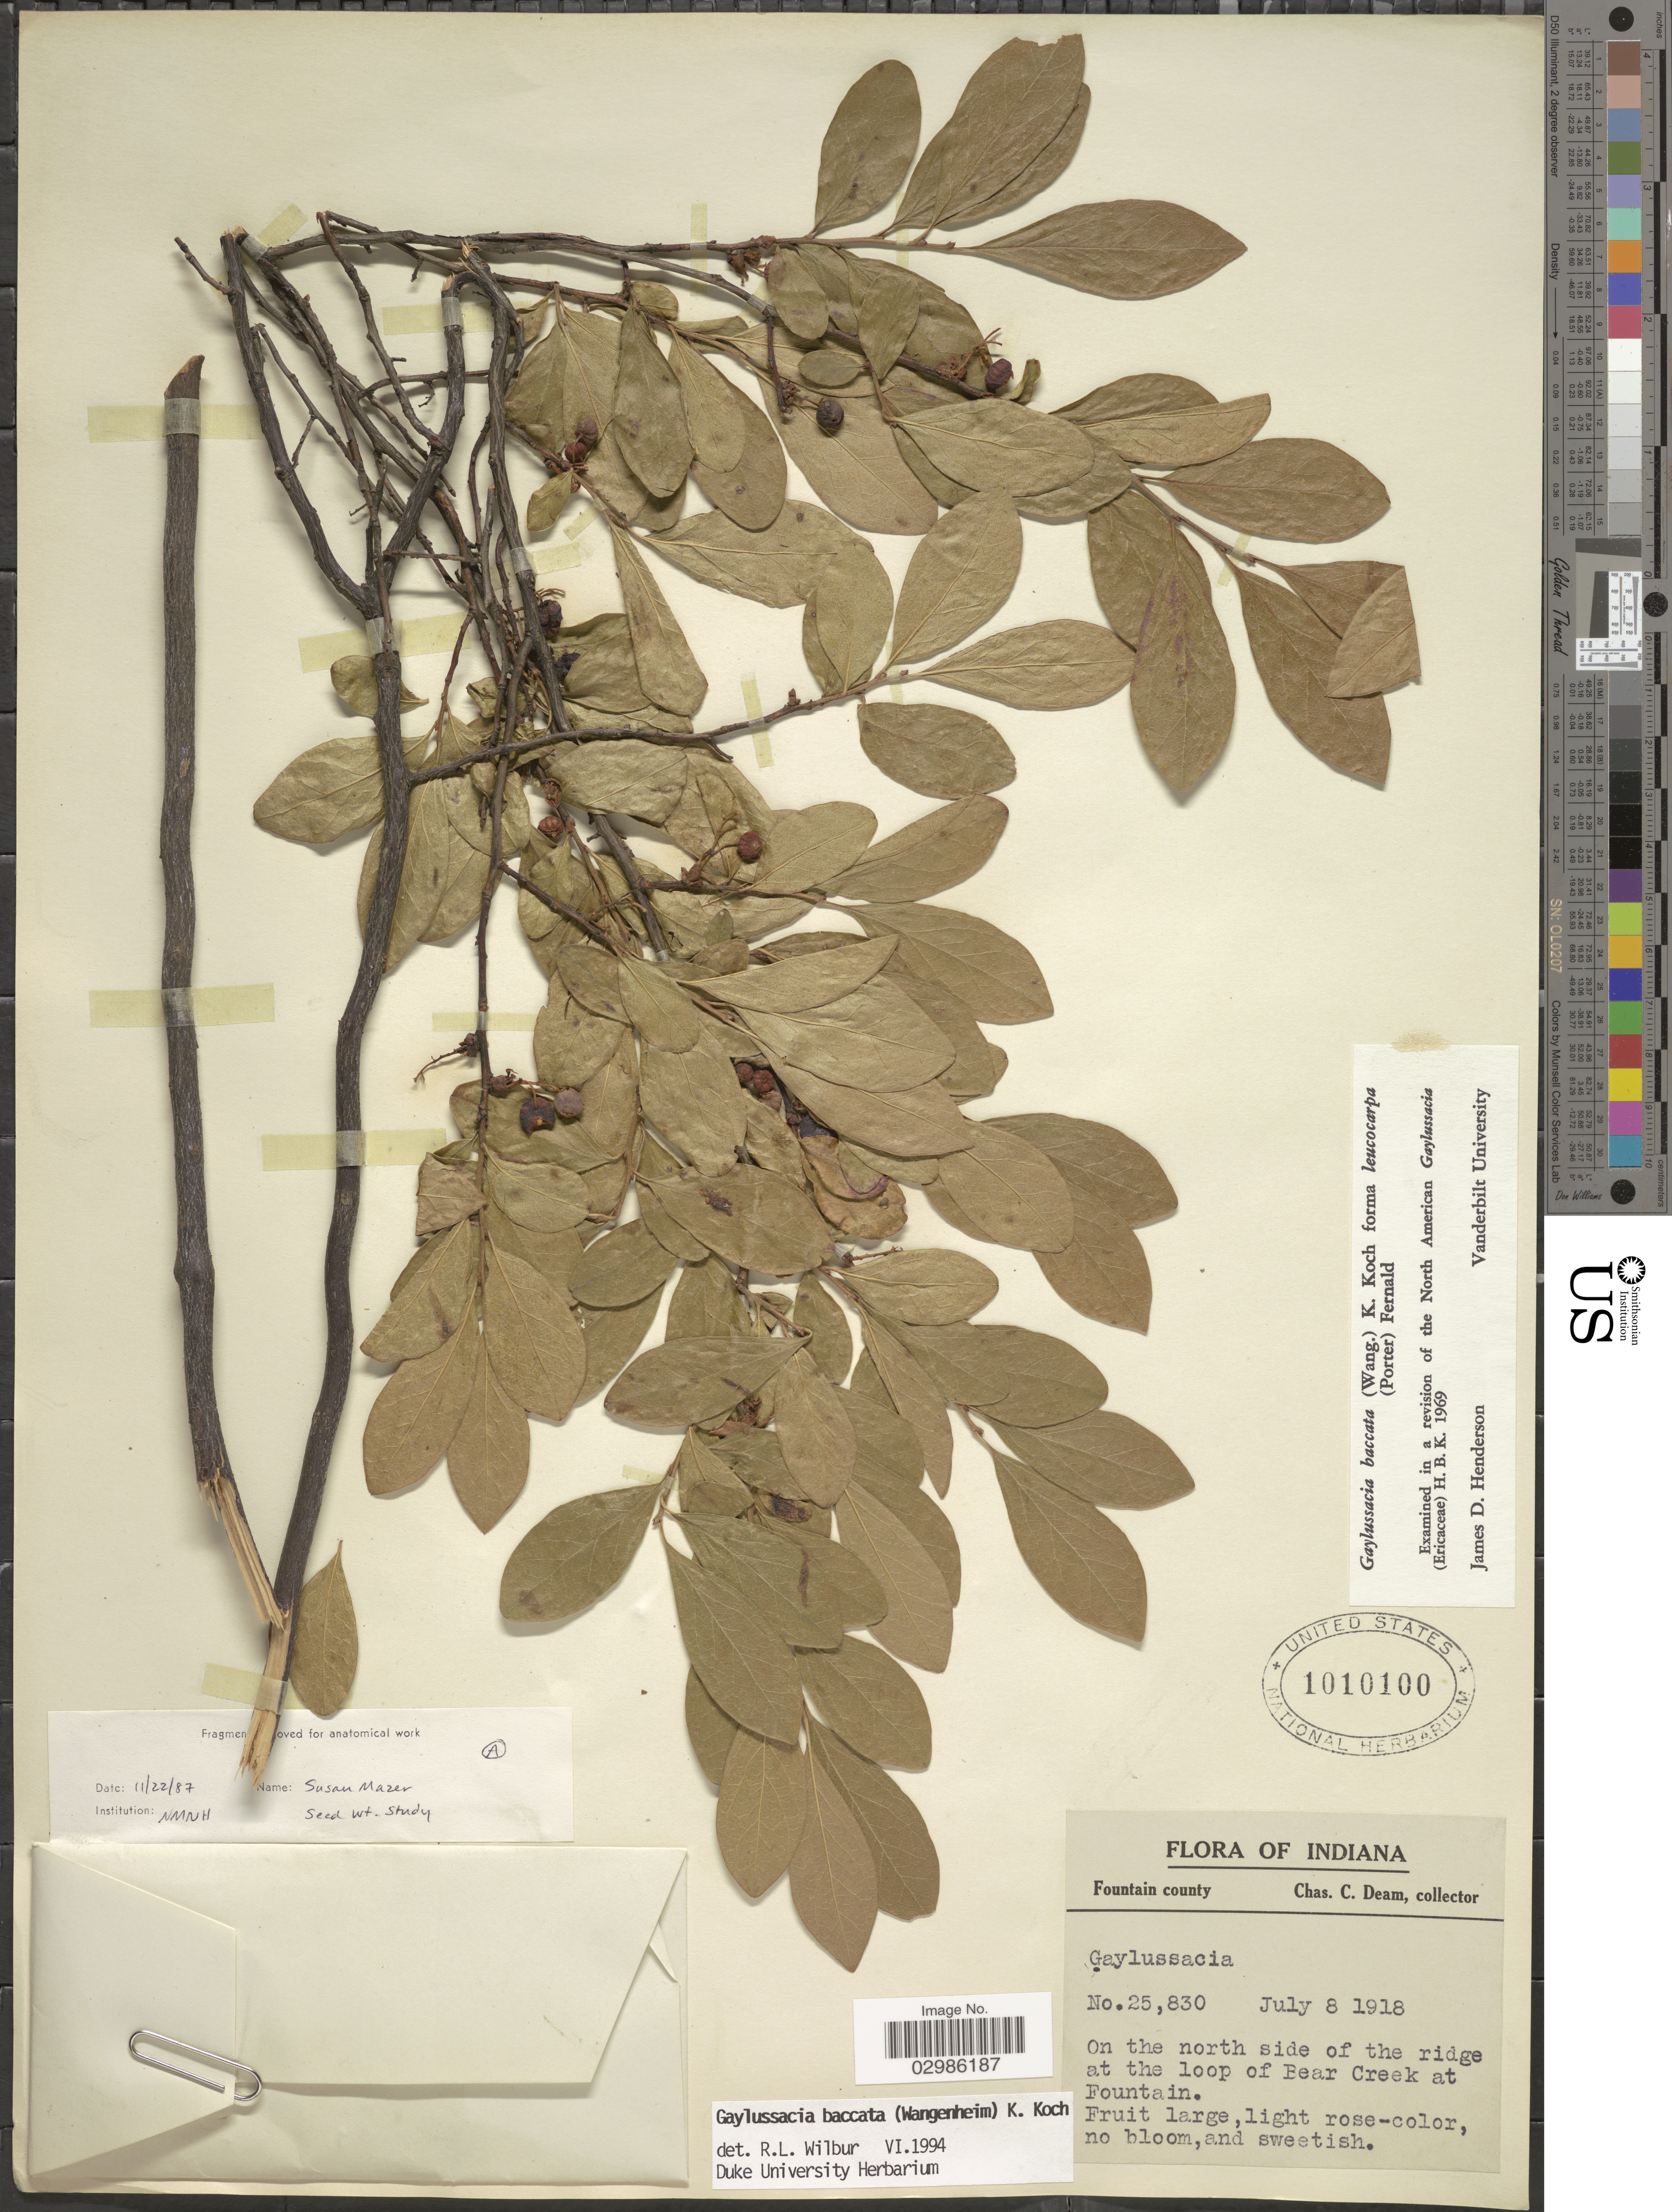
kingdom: Plantae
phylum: Tracheophyta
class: Magnoliopsida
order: Ericales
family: Ericaceae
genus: Gaylussacia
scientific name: Gaylussacia baccata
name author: (Wangenh.) K. Koch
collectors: C. C. Deam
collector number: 25830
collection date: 1918-07-08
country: United States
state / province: Indiana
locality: Fountain County. On the north side of the ridge at the loop of Bear Creek at Fountain.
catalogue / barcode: US 1010100